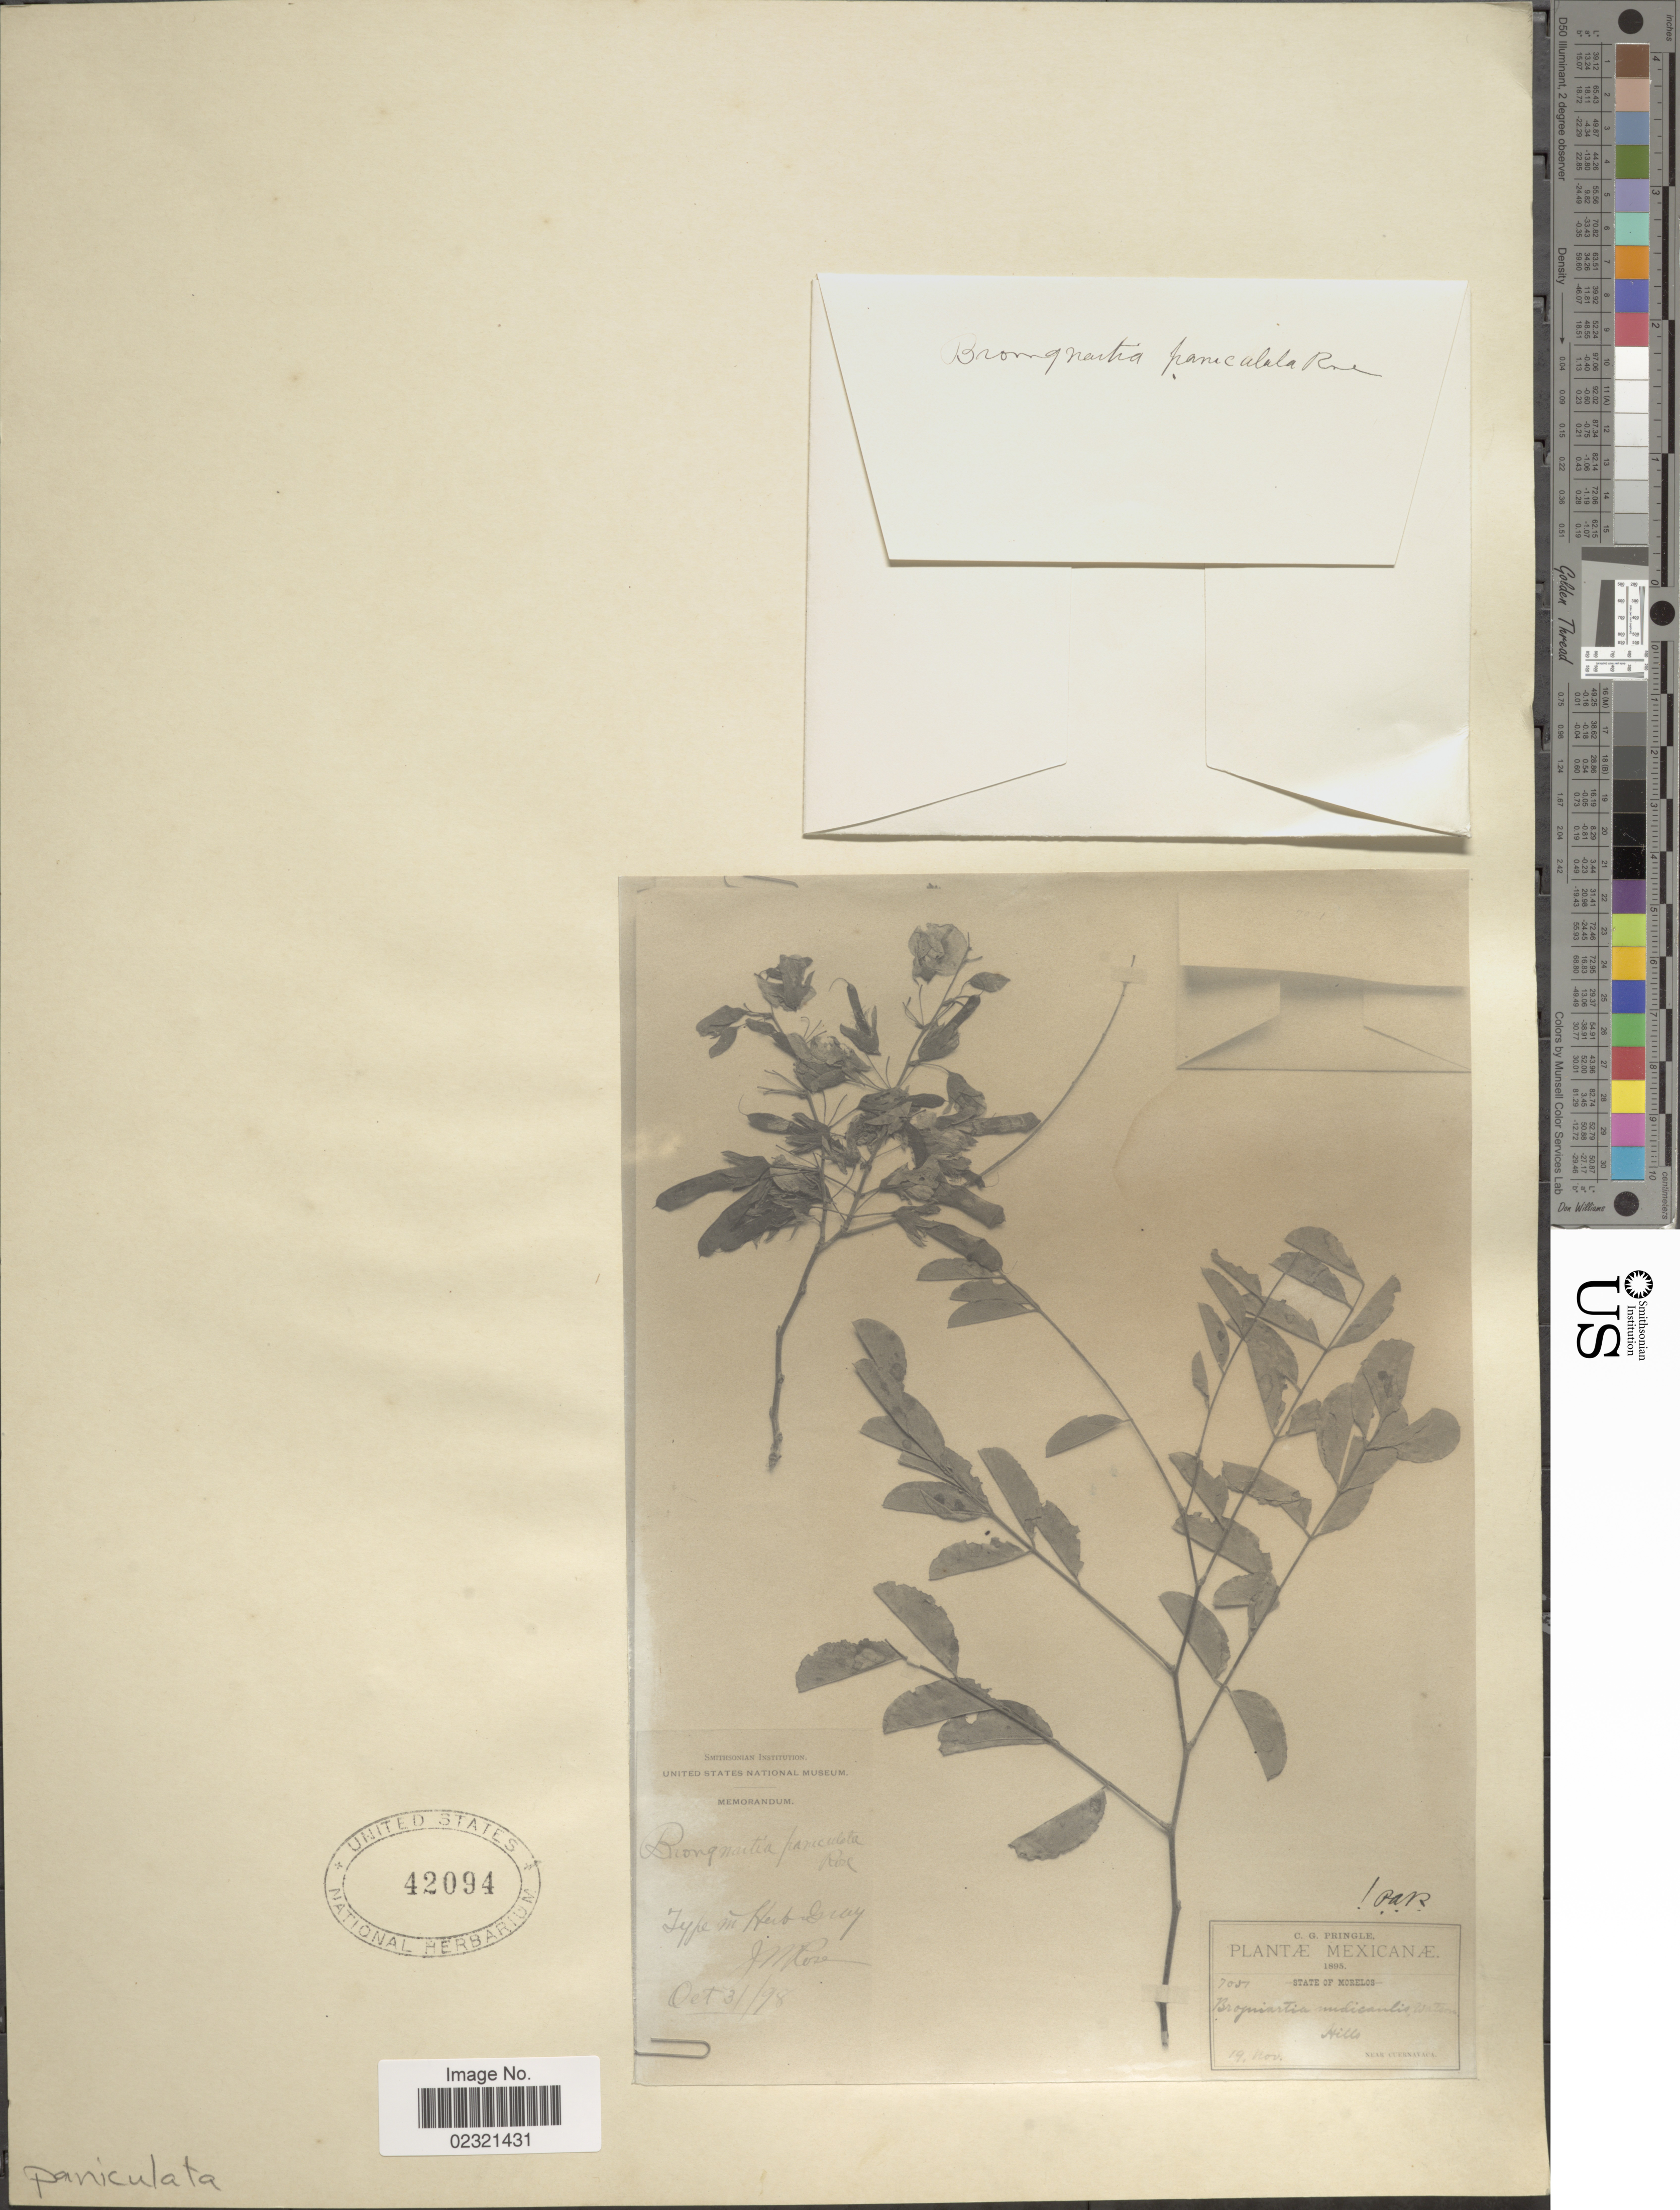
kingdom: Plantae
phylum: Tracheophyta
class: Magnoliopsida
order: Fabales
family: Fabaceae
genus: Brongniartia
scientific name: Brongniartia paniculata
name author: Rose ex Rydb.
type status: Isotype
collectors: C. G. Pringle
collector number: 7051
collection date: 1895-11-19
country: Mexico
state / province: Morelos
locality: Hills. Near Cuernavaca.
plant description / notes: Photograph and fragmentary material of type specimen, ex herb. unknown (but probably Herb. Gray, GH)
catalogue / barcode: US 42094